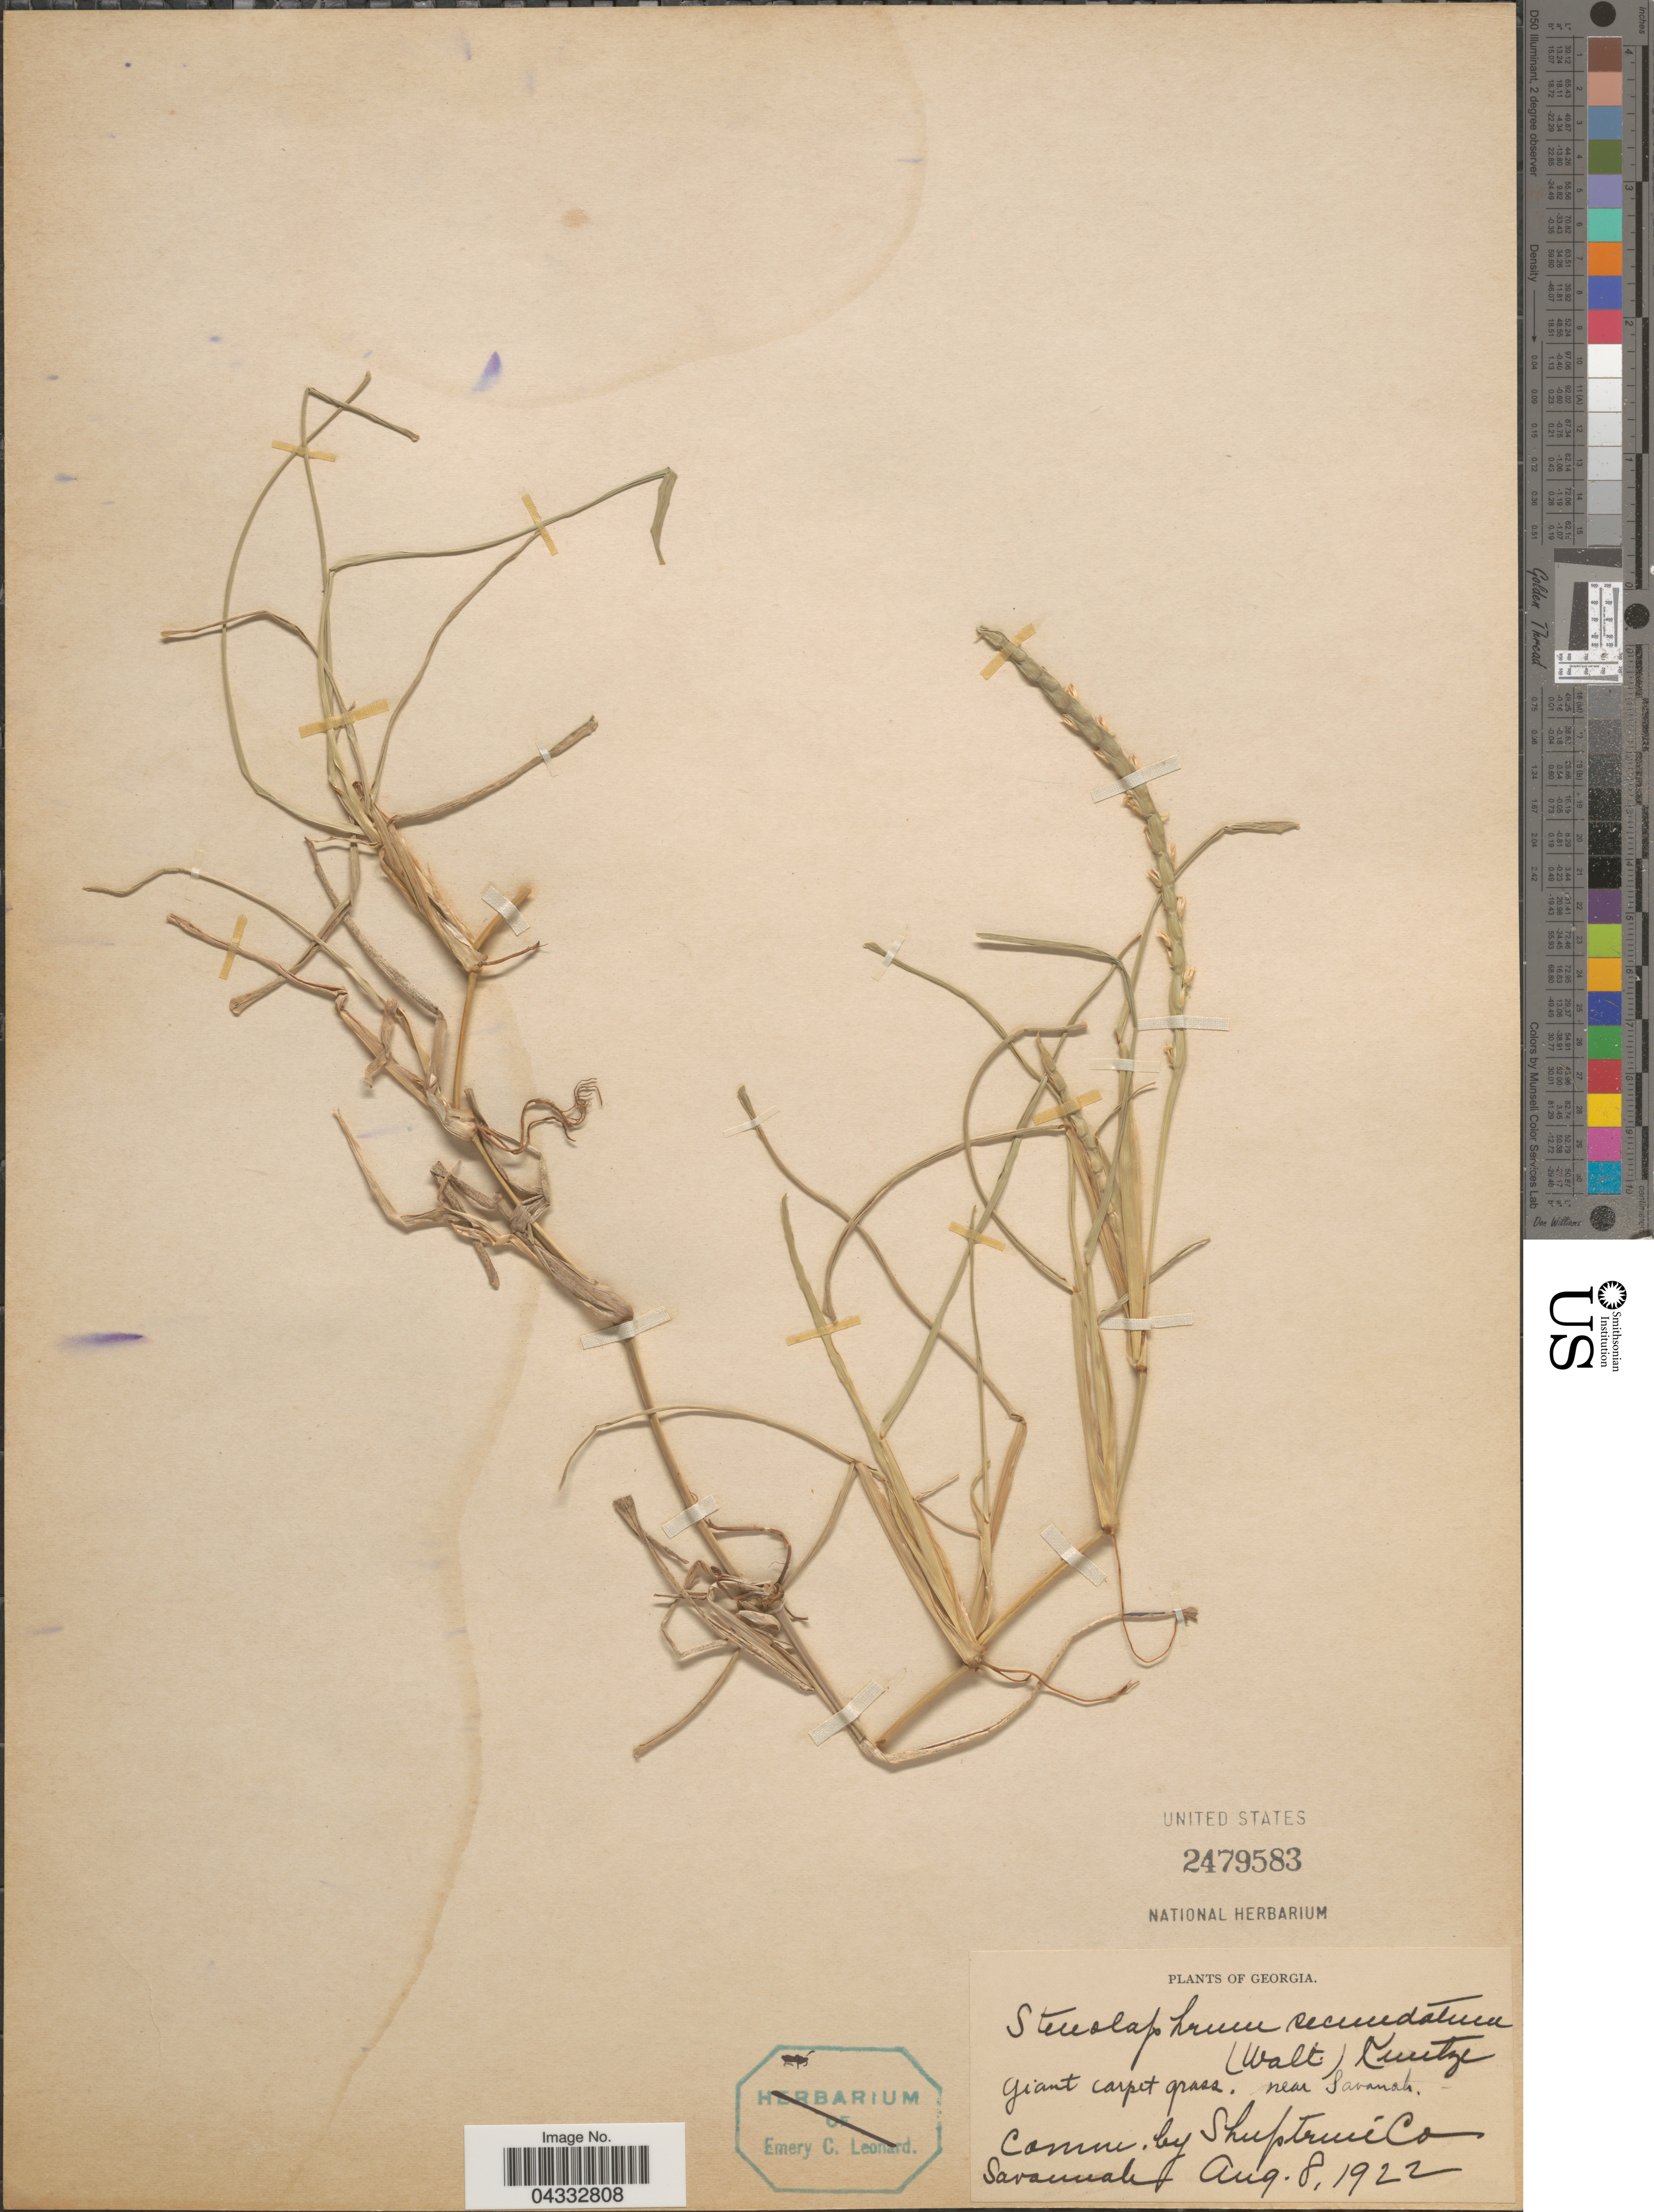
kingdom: Plantae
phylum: Tracheophyta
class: Liliopsida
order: Poales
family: Poaceae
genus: Stenotaphrum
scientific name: Stenotaphrum secundatum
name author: (Walter) Kuntze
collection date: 1922-08-08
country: United States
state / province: Georgia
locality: Near Savannah. Shuptrine Co., Savannah.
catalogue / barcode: US 2479583